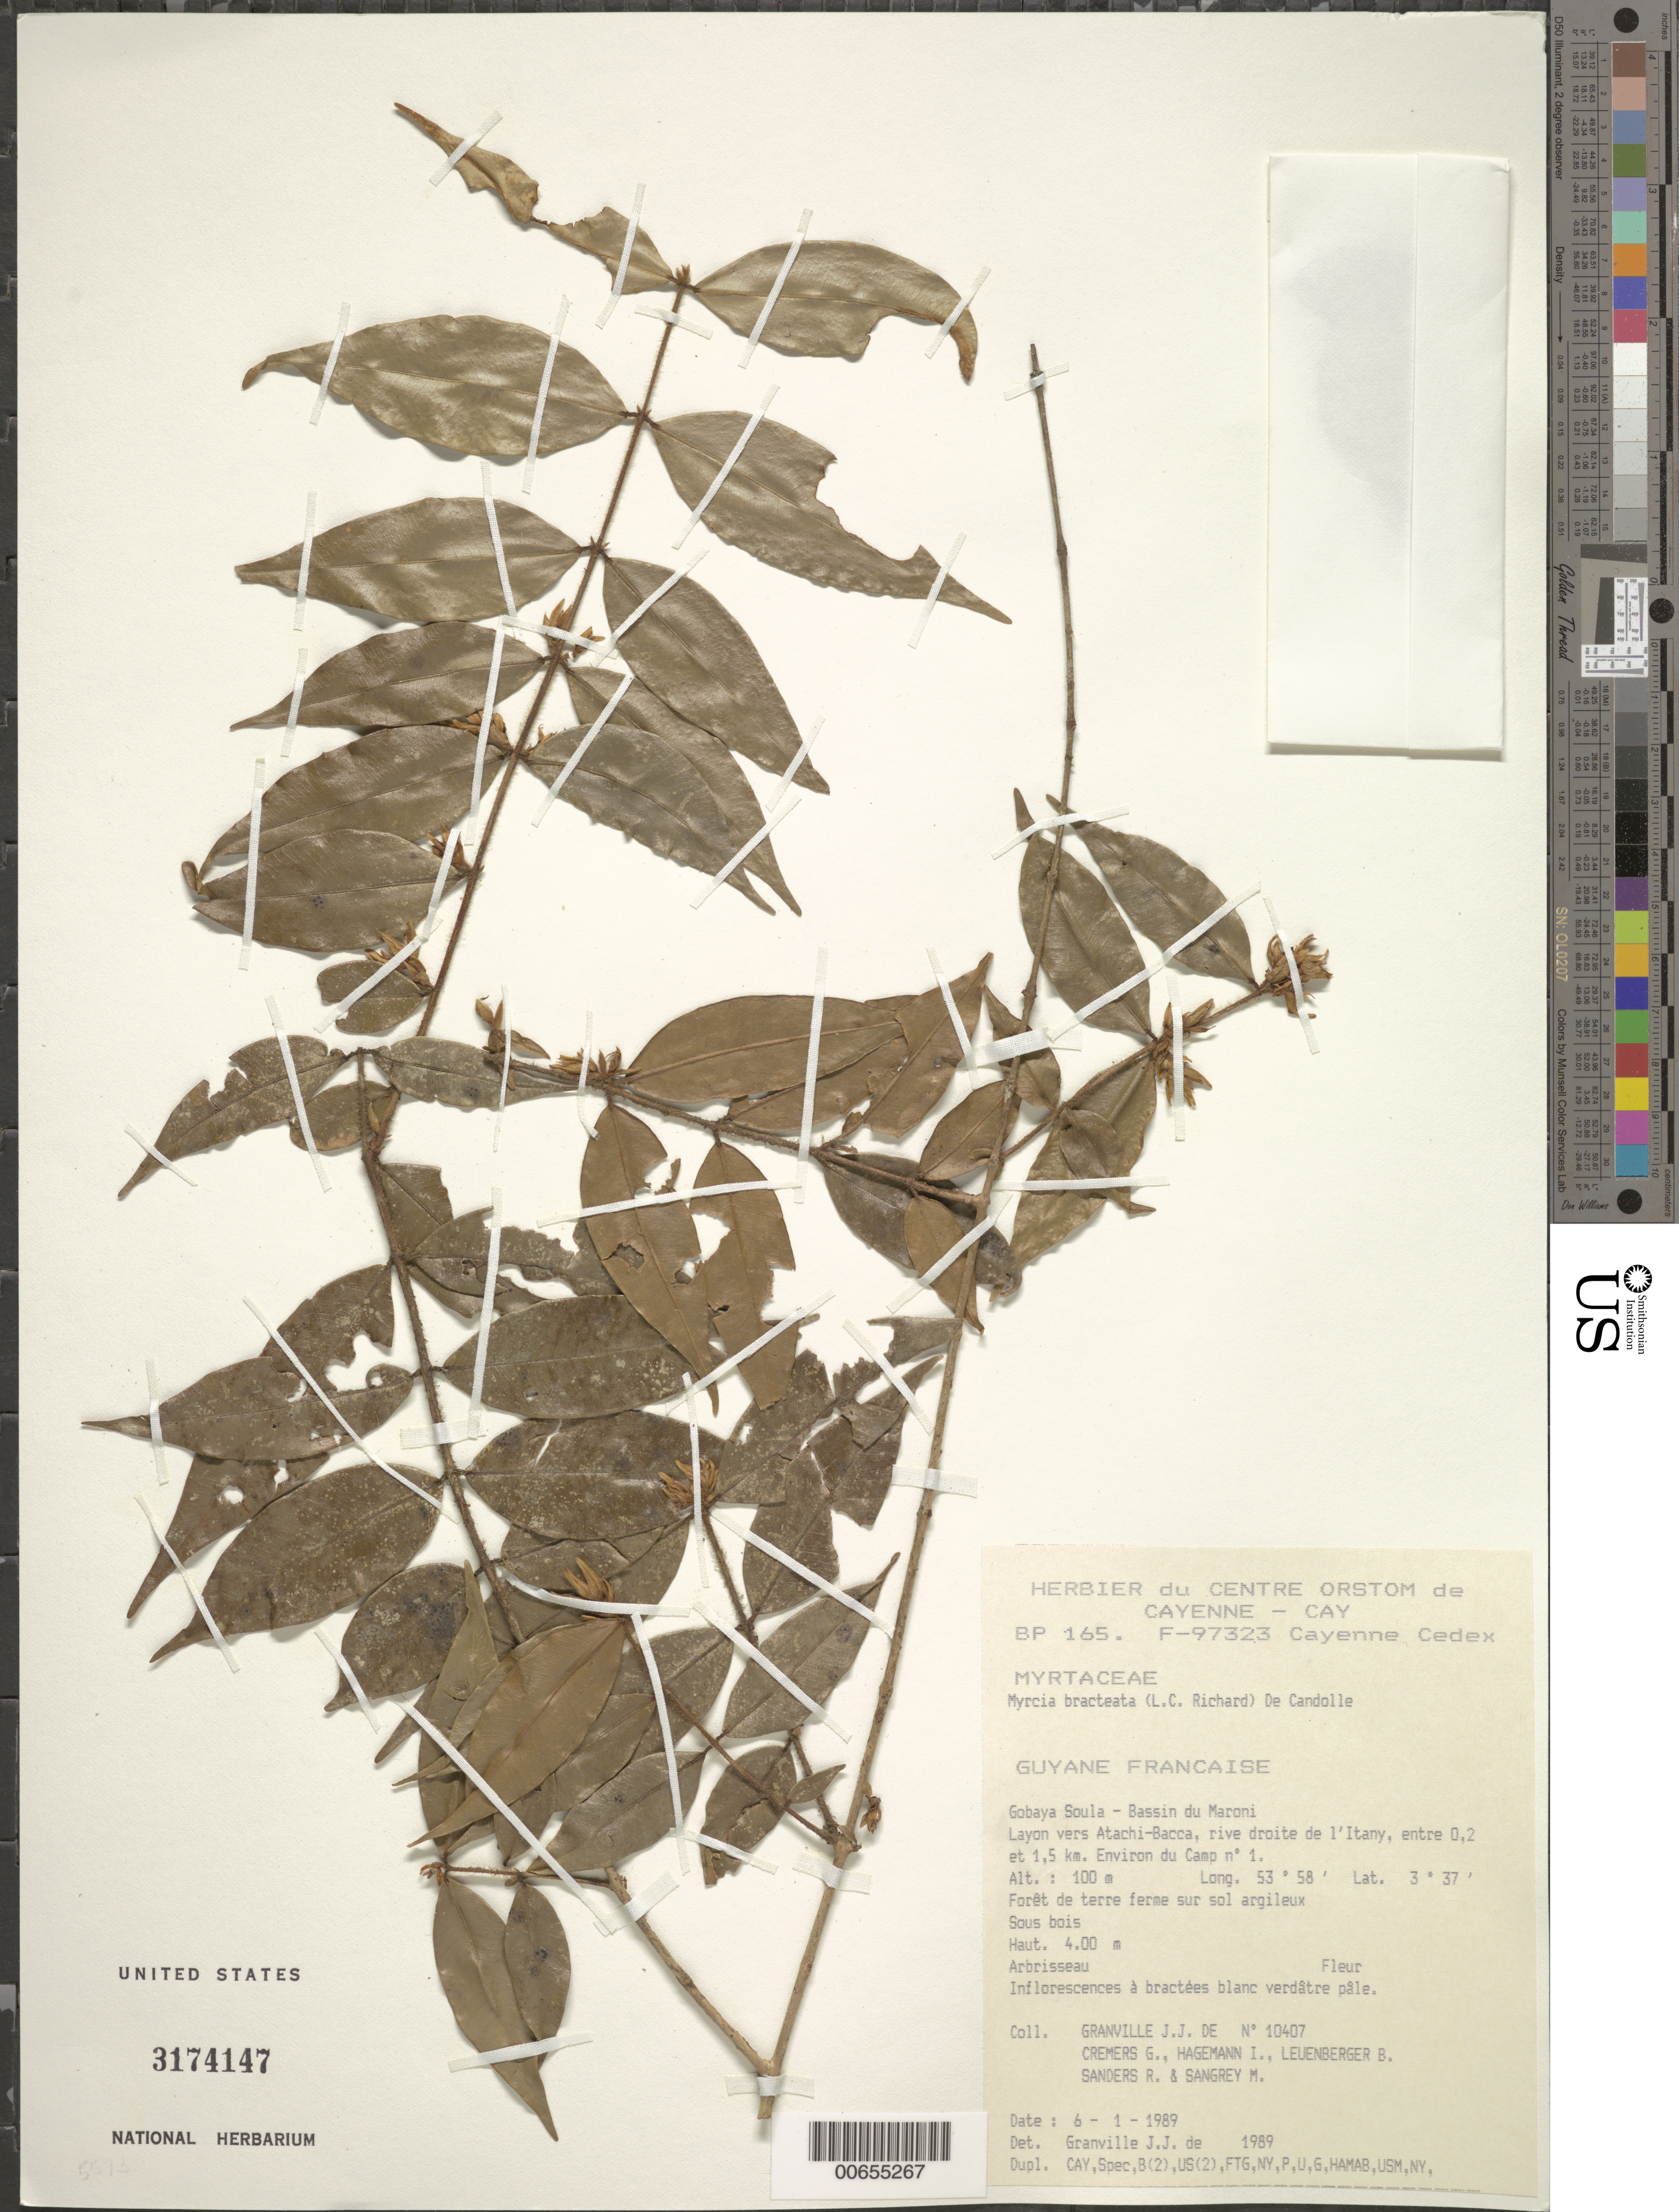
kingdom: Plantae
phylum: Tracheophyta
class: Magnoliopsida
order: Myrtales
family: Myrtaceae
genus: Myrcia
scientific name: Myrcia bracteata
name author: (Rich.) DC.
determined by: Granville, J. J. de, (CAY), Institut de Recherche pour le Developpement (IRD) (FRENCH GUIANA)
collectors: J.-J. de Granville, G. Cremers, J. Hagemann, B. E. Leuenberger & M. S. Sangrey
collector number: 10407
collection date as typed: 6-Jan-89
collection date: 1989-01-06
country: French Guiana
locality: Gobaya Soula, Bassin du Maroni, layon vers Monts Atachi-Bacca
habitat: Forest on terra firma, clay soil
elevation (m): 100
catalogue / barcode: US 3174147